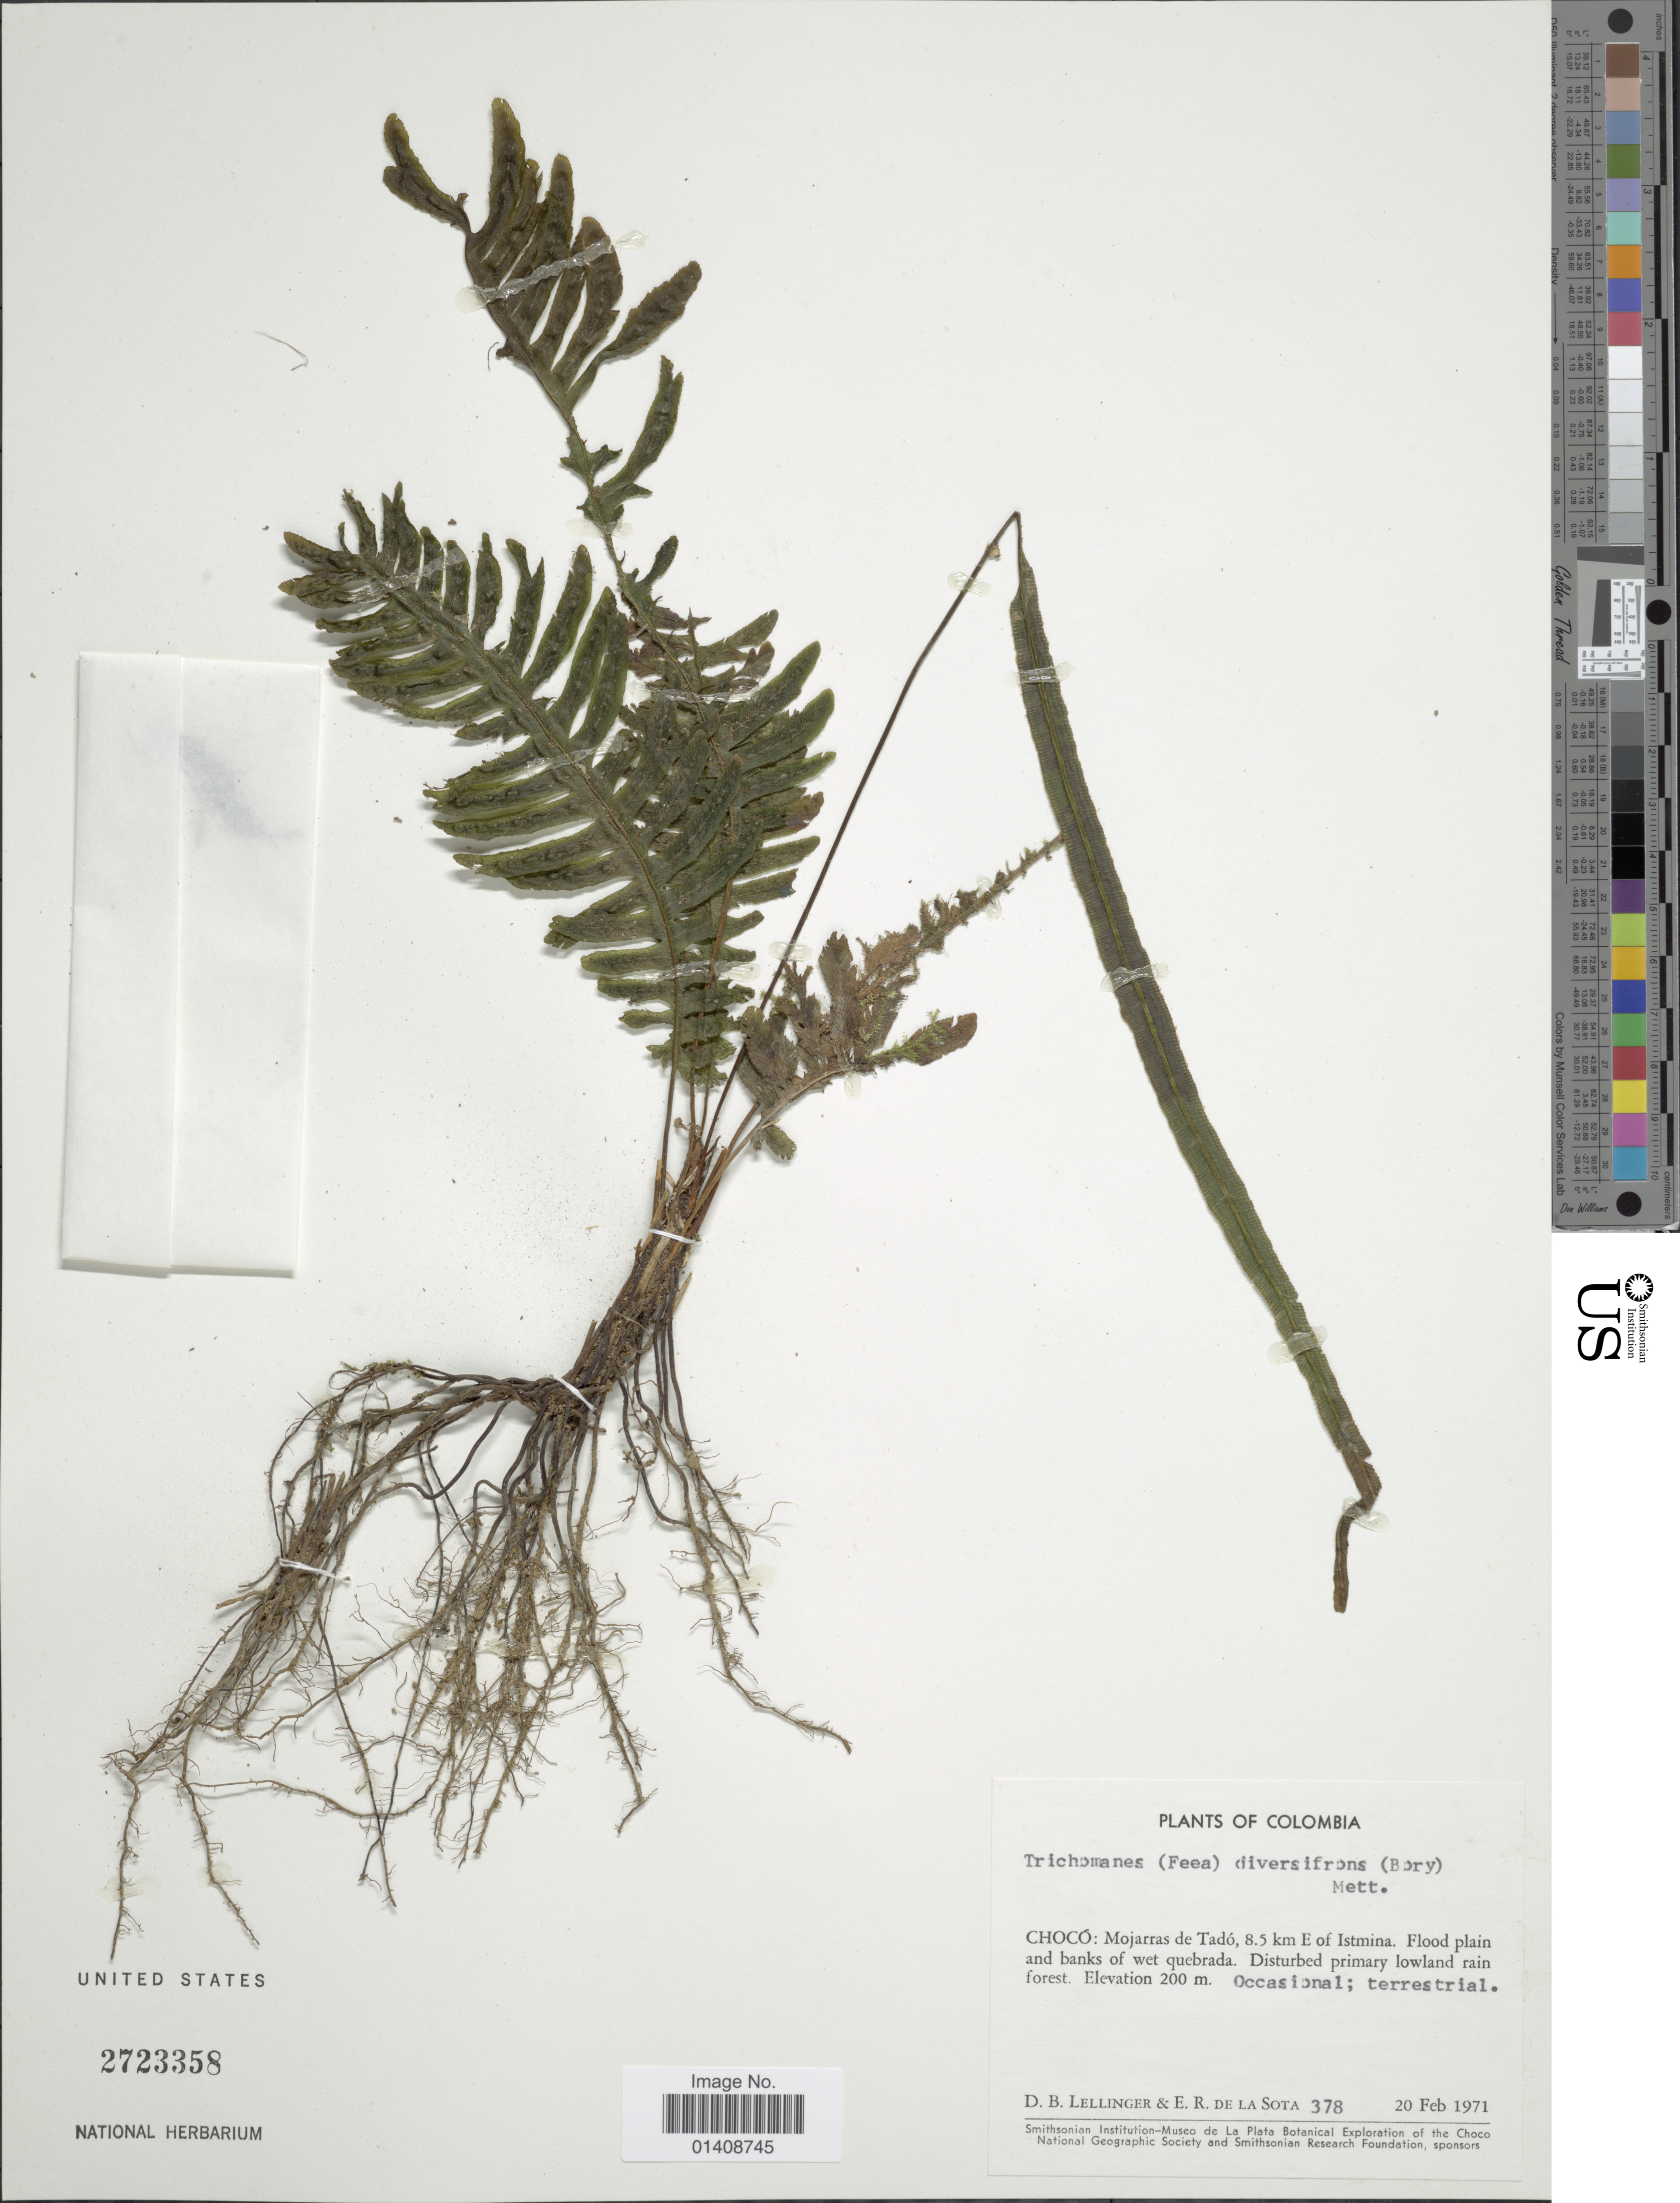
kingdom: Plantae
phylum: Tracheophyta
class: Polypodiopsida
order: Hymenophyllales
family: Hymenophyllaceae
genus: Trichomanes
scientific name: Trichomanes diversifrons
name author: (Bory) Mett. ex Sadeb.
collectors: D. B. Lellinger & E. R. de la Sota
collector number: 378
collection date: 1971-02-20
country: Colombia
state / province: Chocó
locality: Mojarras de Tado, 8.5 km E of Istmina.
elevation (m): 200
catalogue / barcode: US 2723358